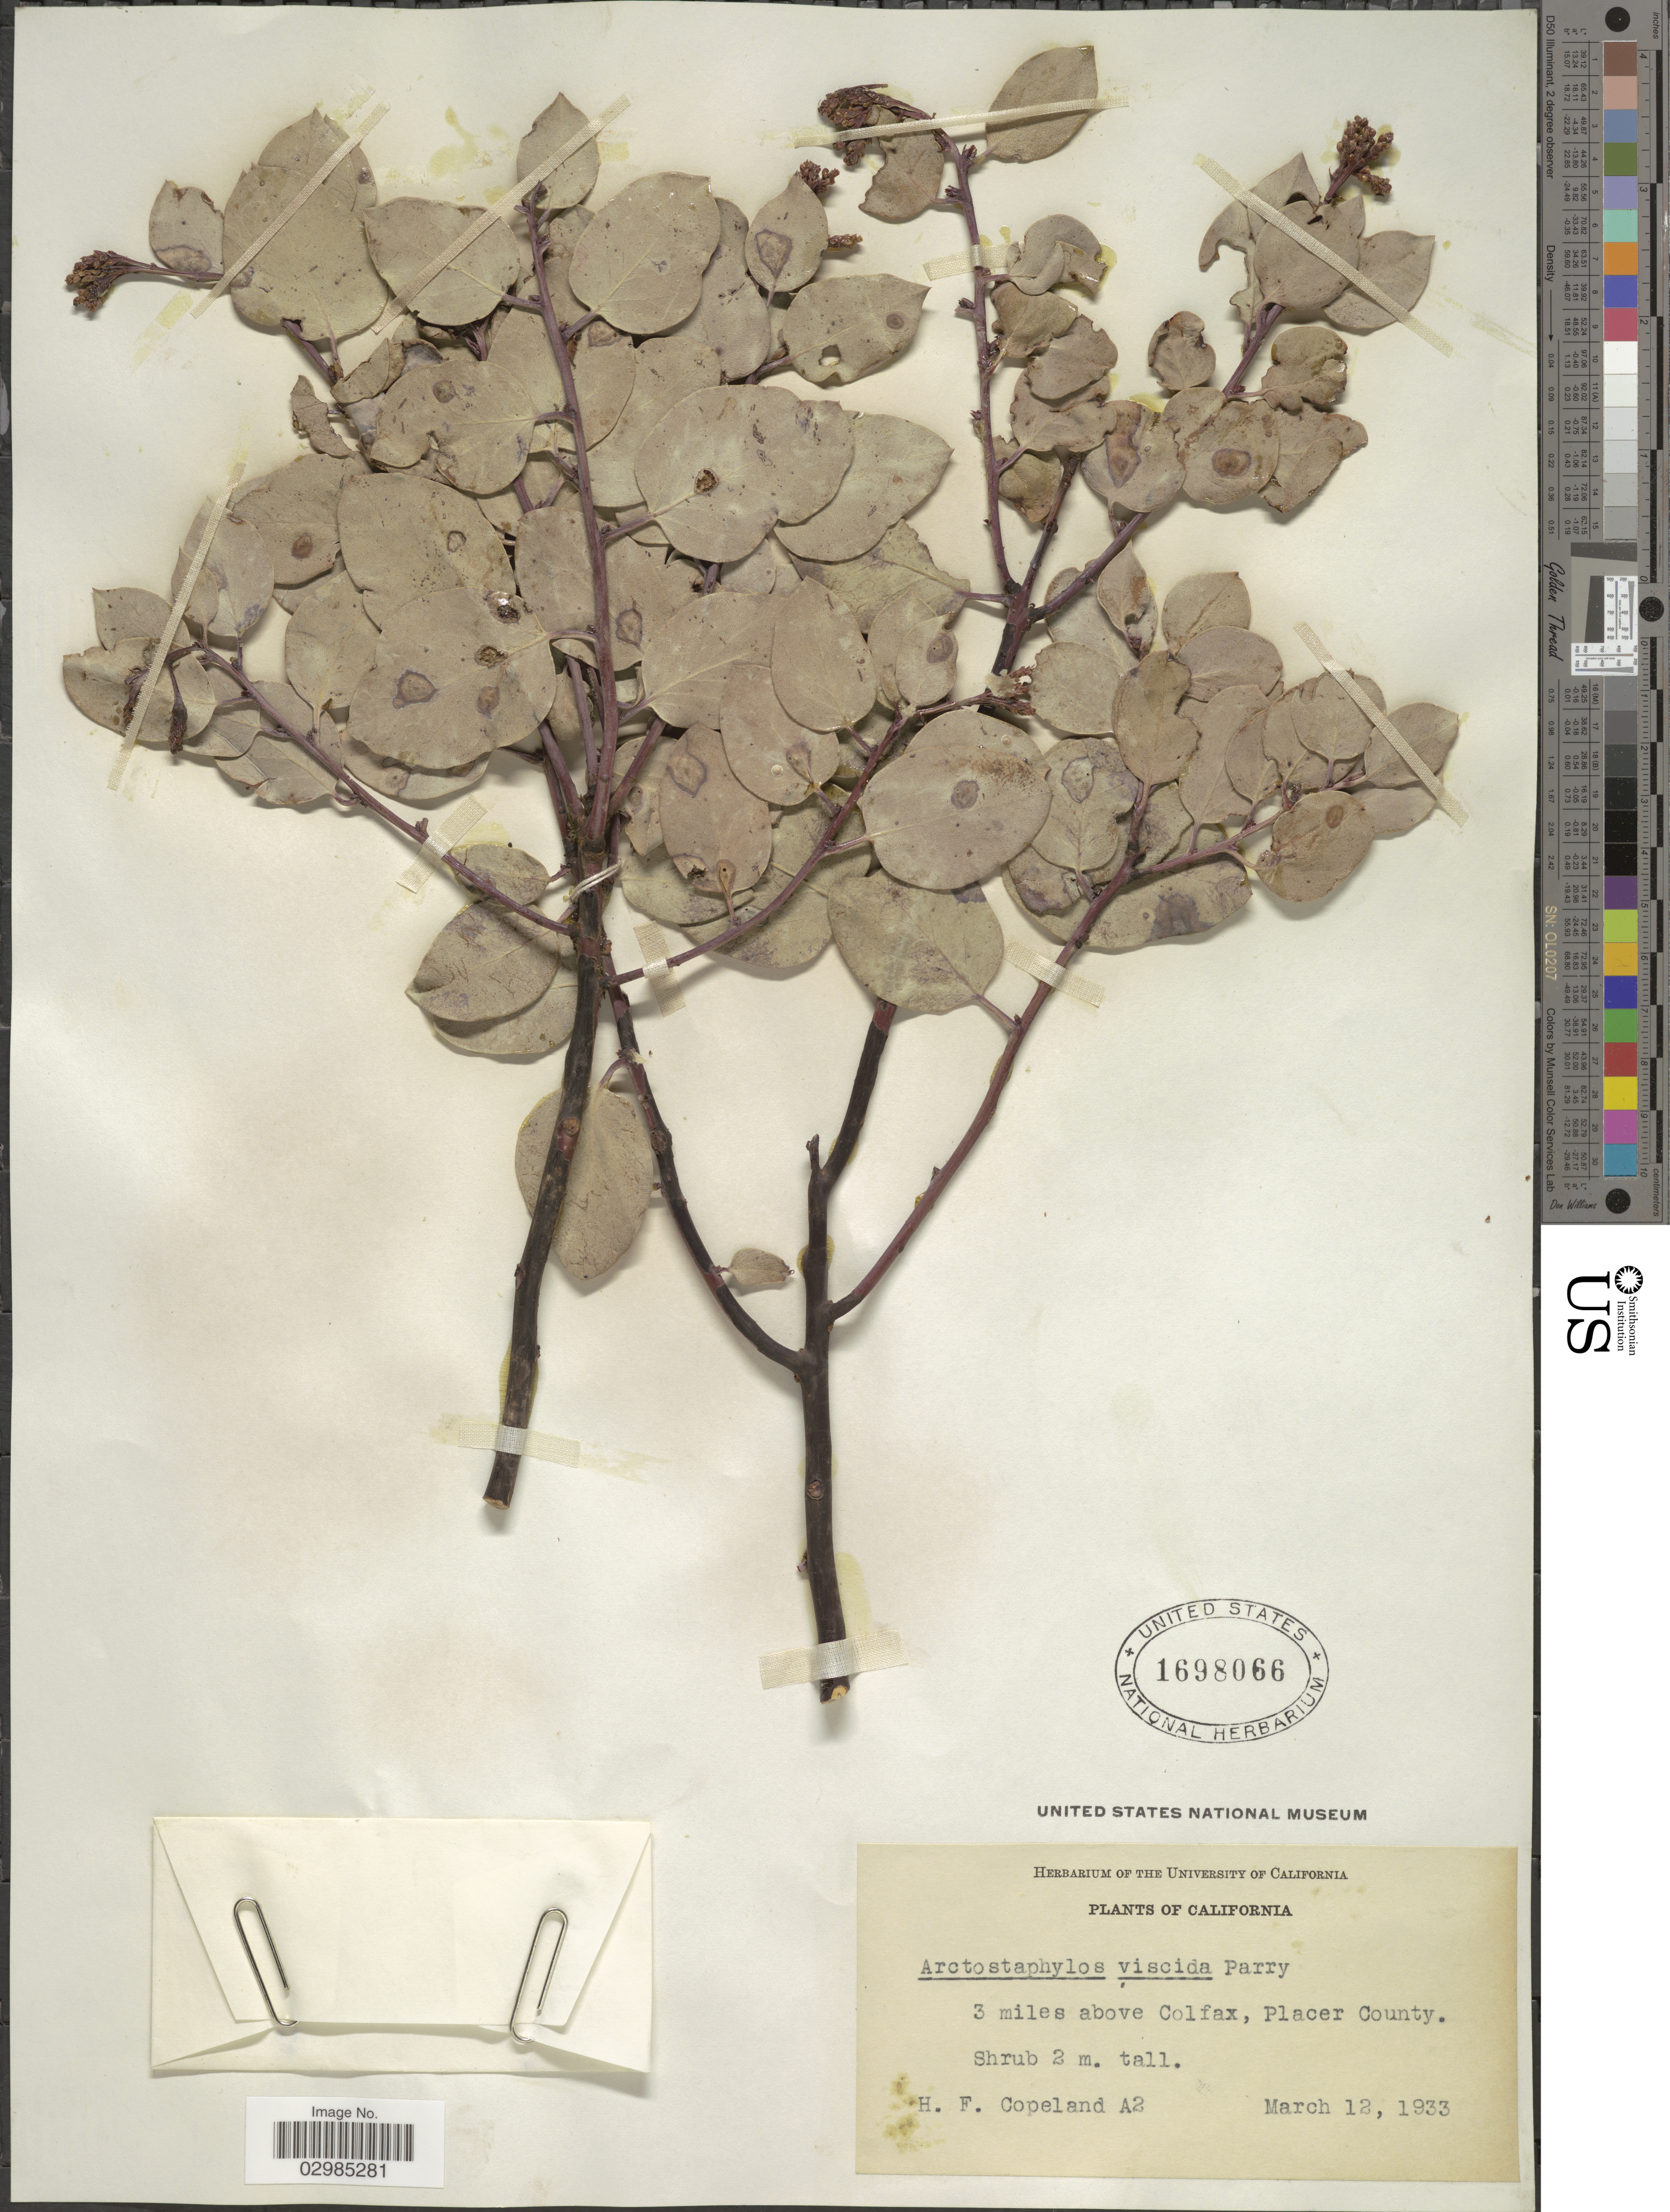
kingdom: Plantae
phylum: Tracheophyta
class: Magnoliopsida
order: Ericales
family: Ericaceae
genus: Arctostaphylos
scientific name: Arctostaphylos viscida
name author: Parry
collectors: H. F. Copeland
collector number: A2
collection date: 1933-03-12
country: United States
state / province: California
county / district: Placer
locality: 3 miles above Colfax, Placer County.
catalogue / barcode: US 1698066